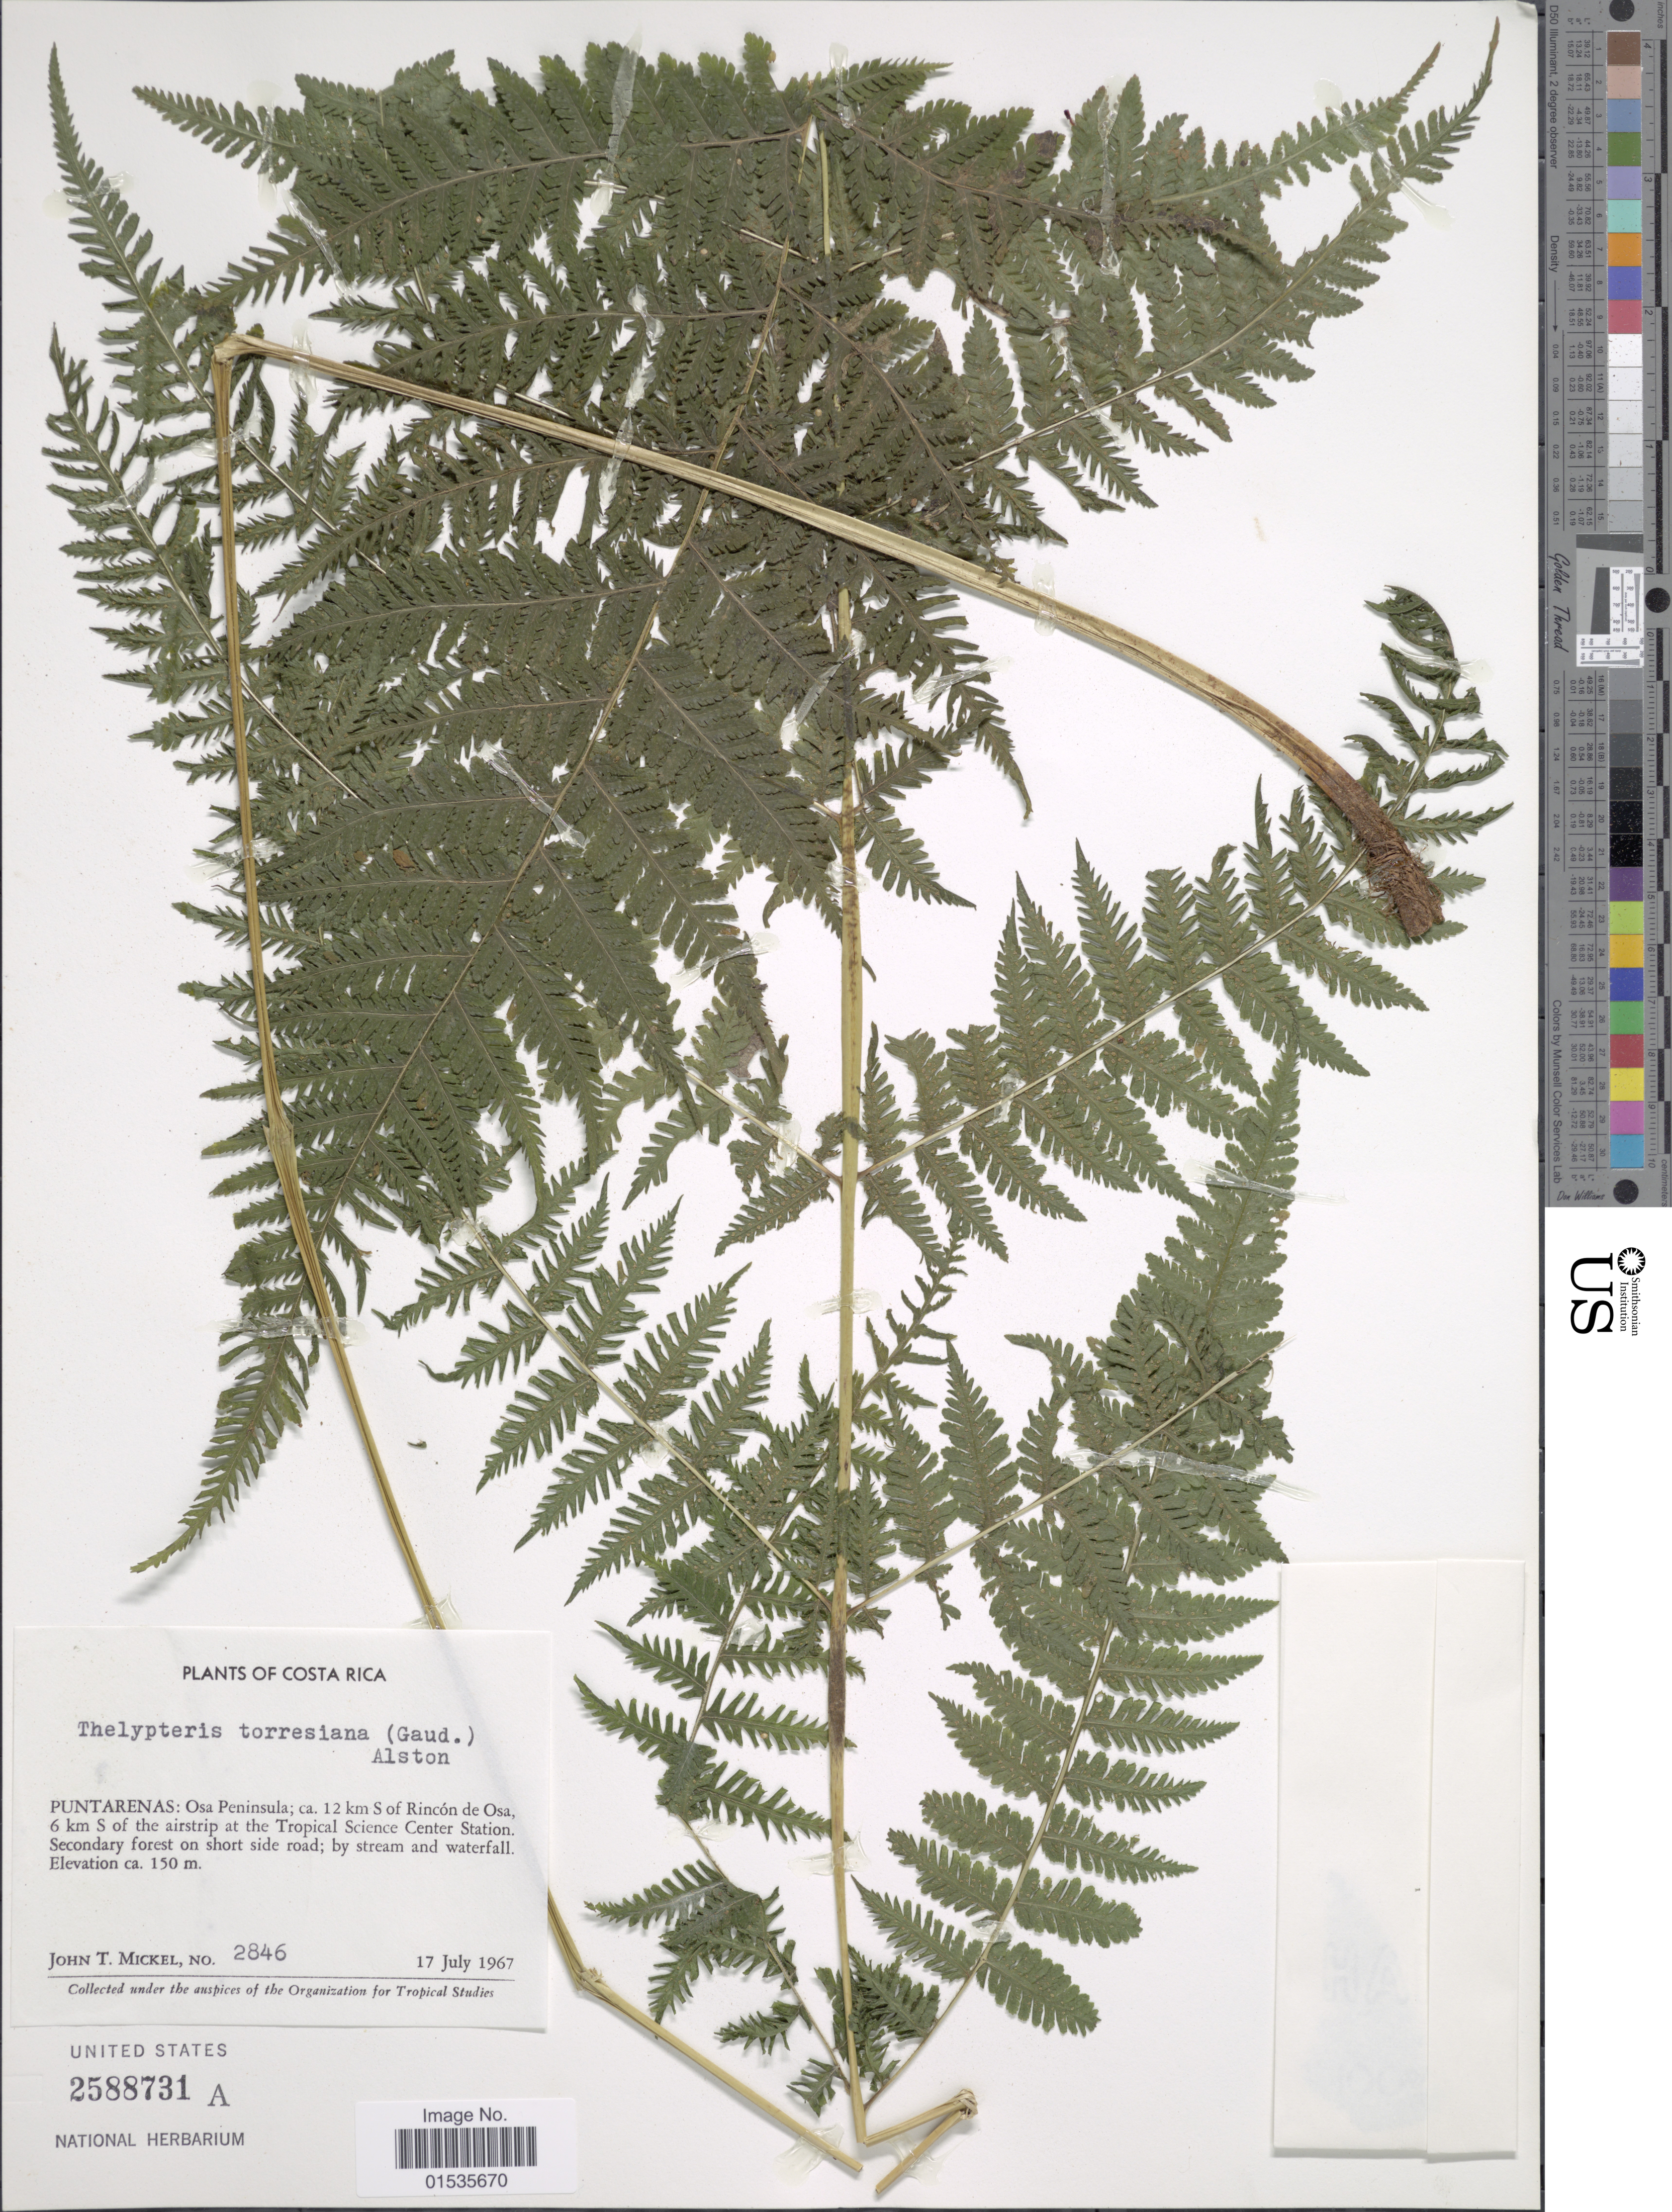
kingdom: Plantae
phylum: Tracheophyta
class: Polypodiopsida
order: Polypodiales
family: Thelypteridaceae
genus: Macrothelypteris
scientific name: Macrothelypteris torresiana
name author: (Gaudich.) Ching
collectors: J. T. Mickel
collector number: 2846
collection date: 1967-07-17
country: Costa Rica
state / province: Puntarenas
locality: Costa Rica. Puntarenas: Osa Peninsula; ca. 12 km S of Rincon de Osa 6 km S of the airstrip at the Tropical Science Center Station.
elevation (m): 150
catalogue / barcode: US 2588731A